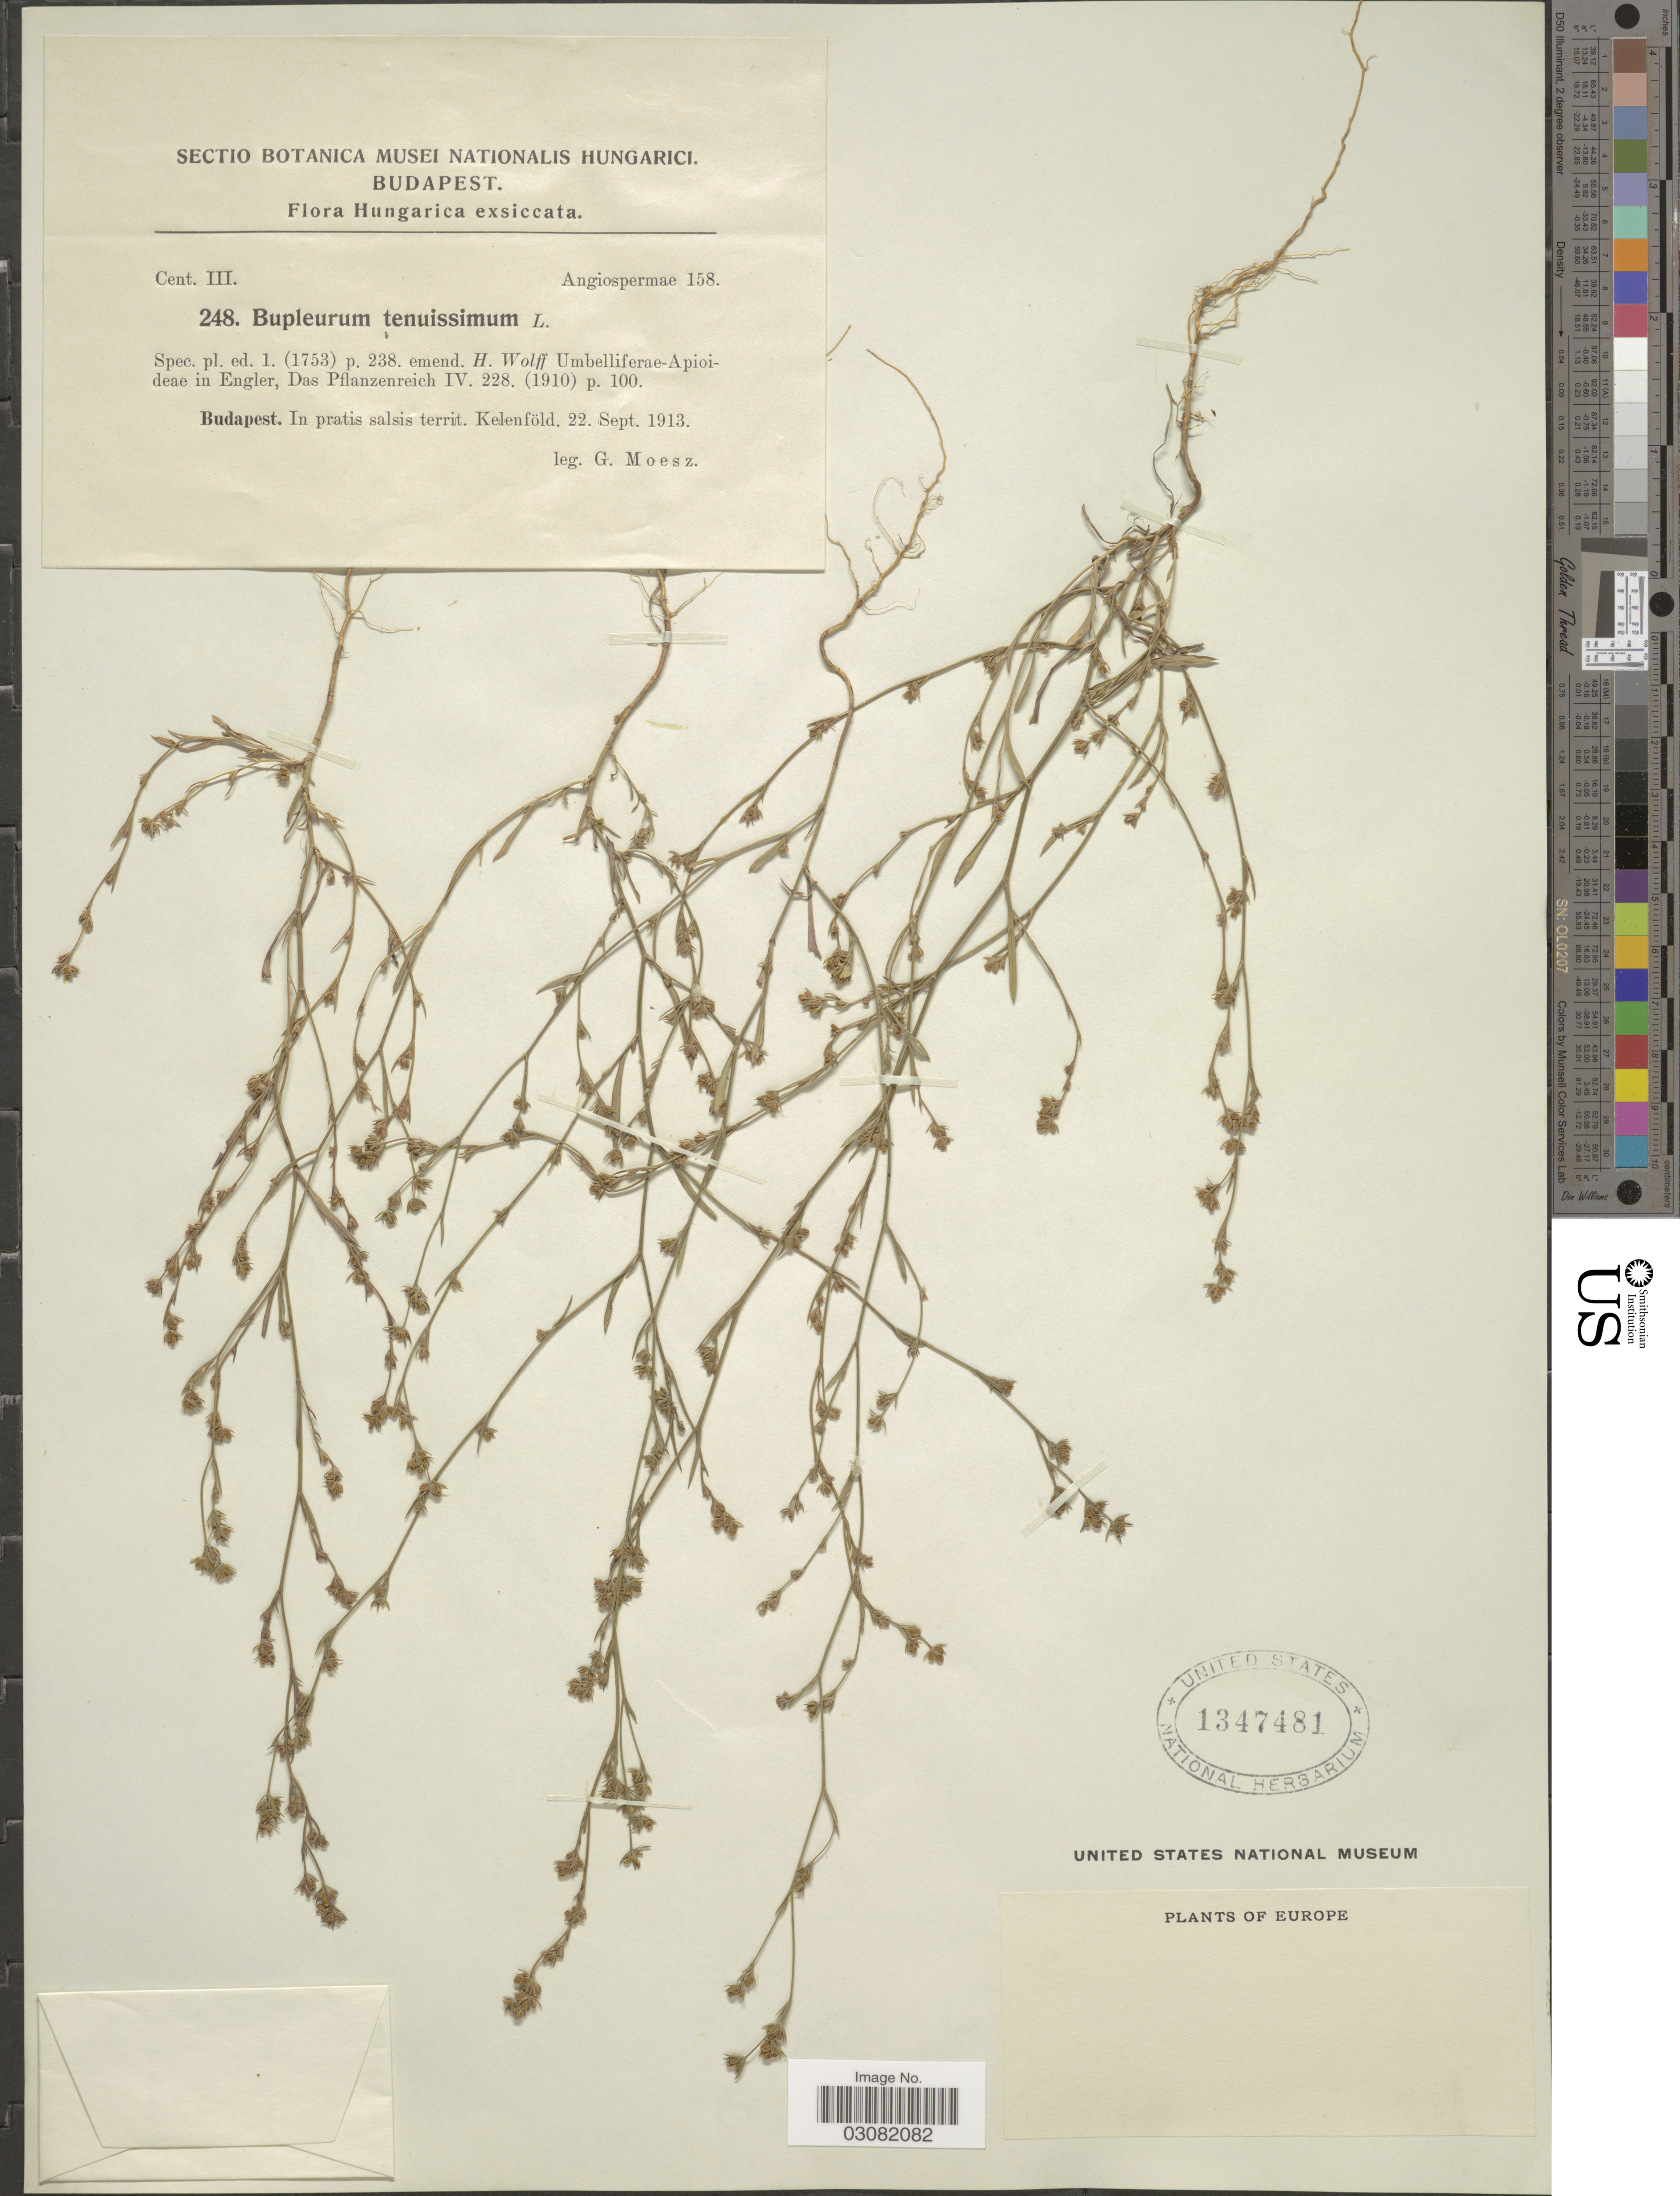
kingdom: Plantae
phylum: Tracheophyta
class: Magnoliopsida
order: Apiales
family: Apiaceae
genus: Bupleurum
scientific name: Bupleurum tenuissimum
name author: L.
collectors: G. Moesz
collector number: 248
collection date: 1913-09-22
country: Hungary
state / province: Budapest, Capital District of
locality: Budapest. In pratis salsis territ. Kelenföld.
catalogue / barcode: US 1347481